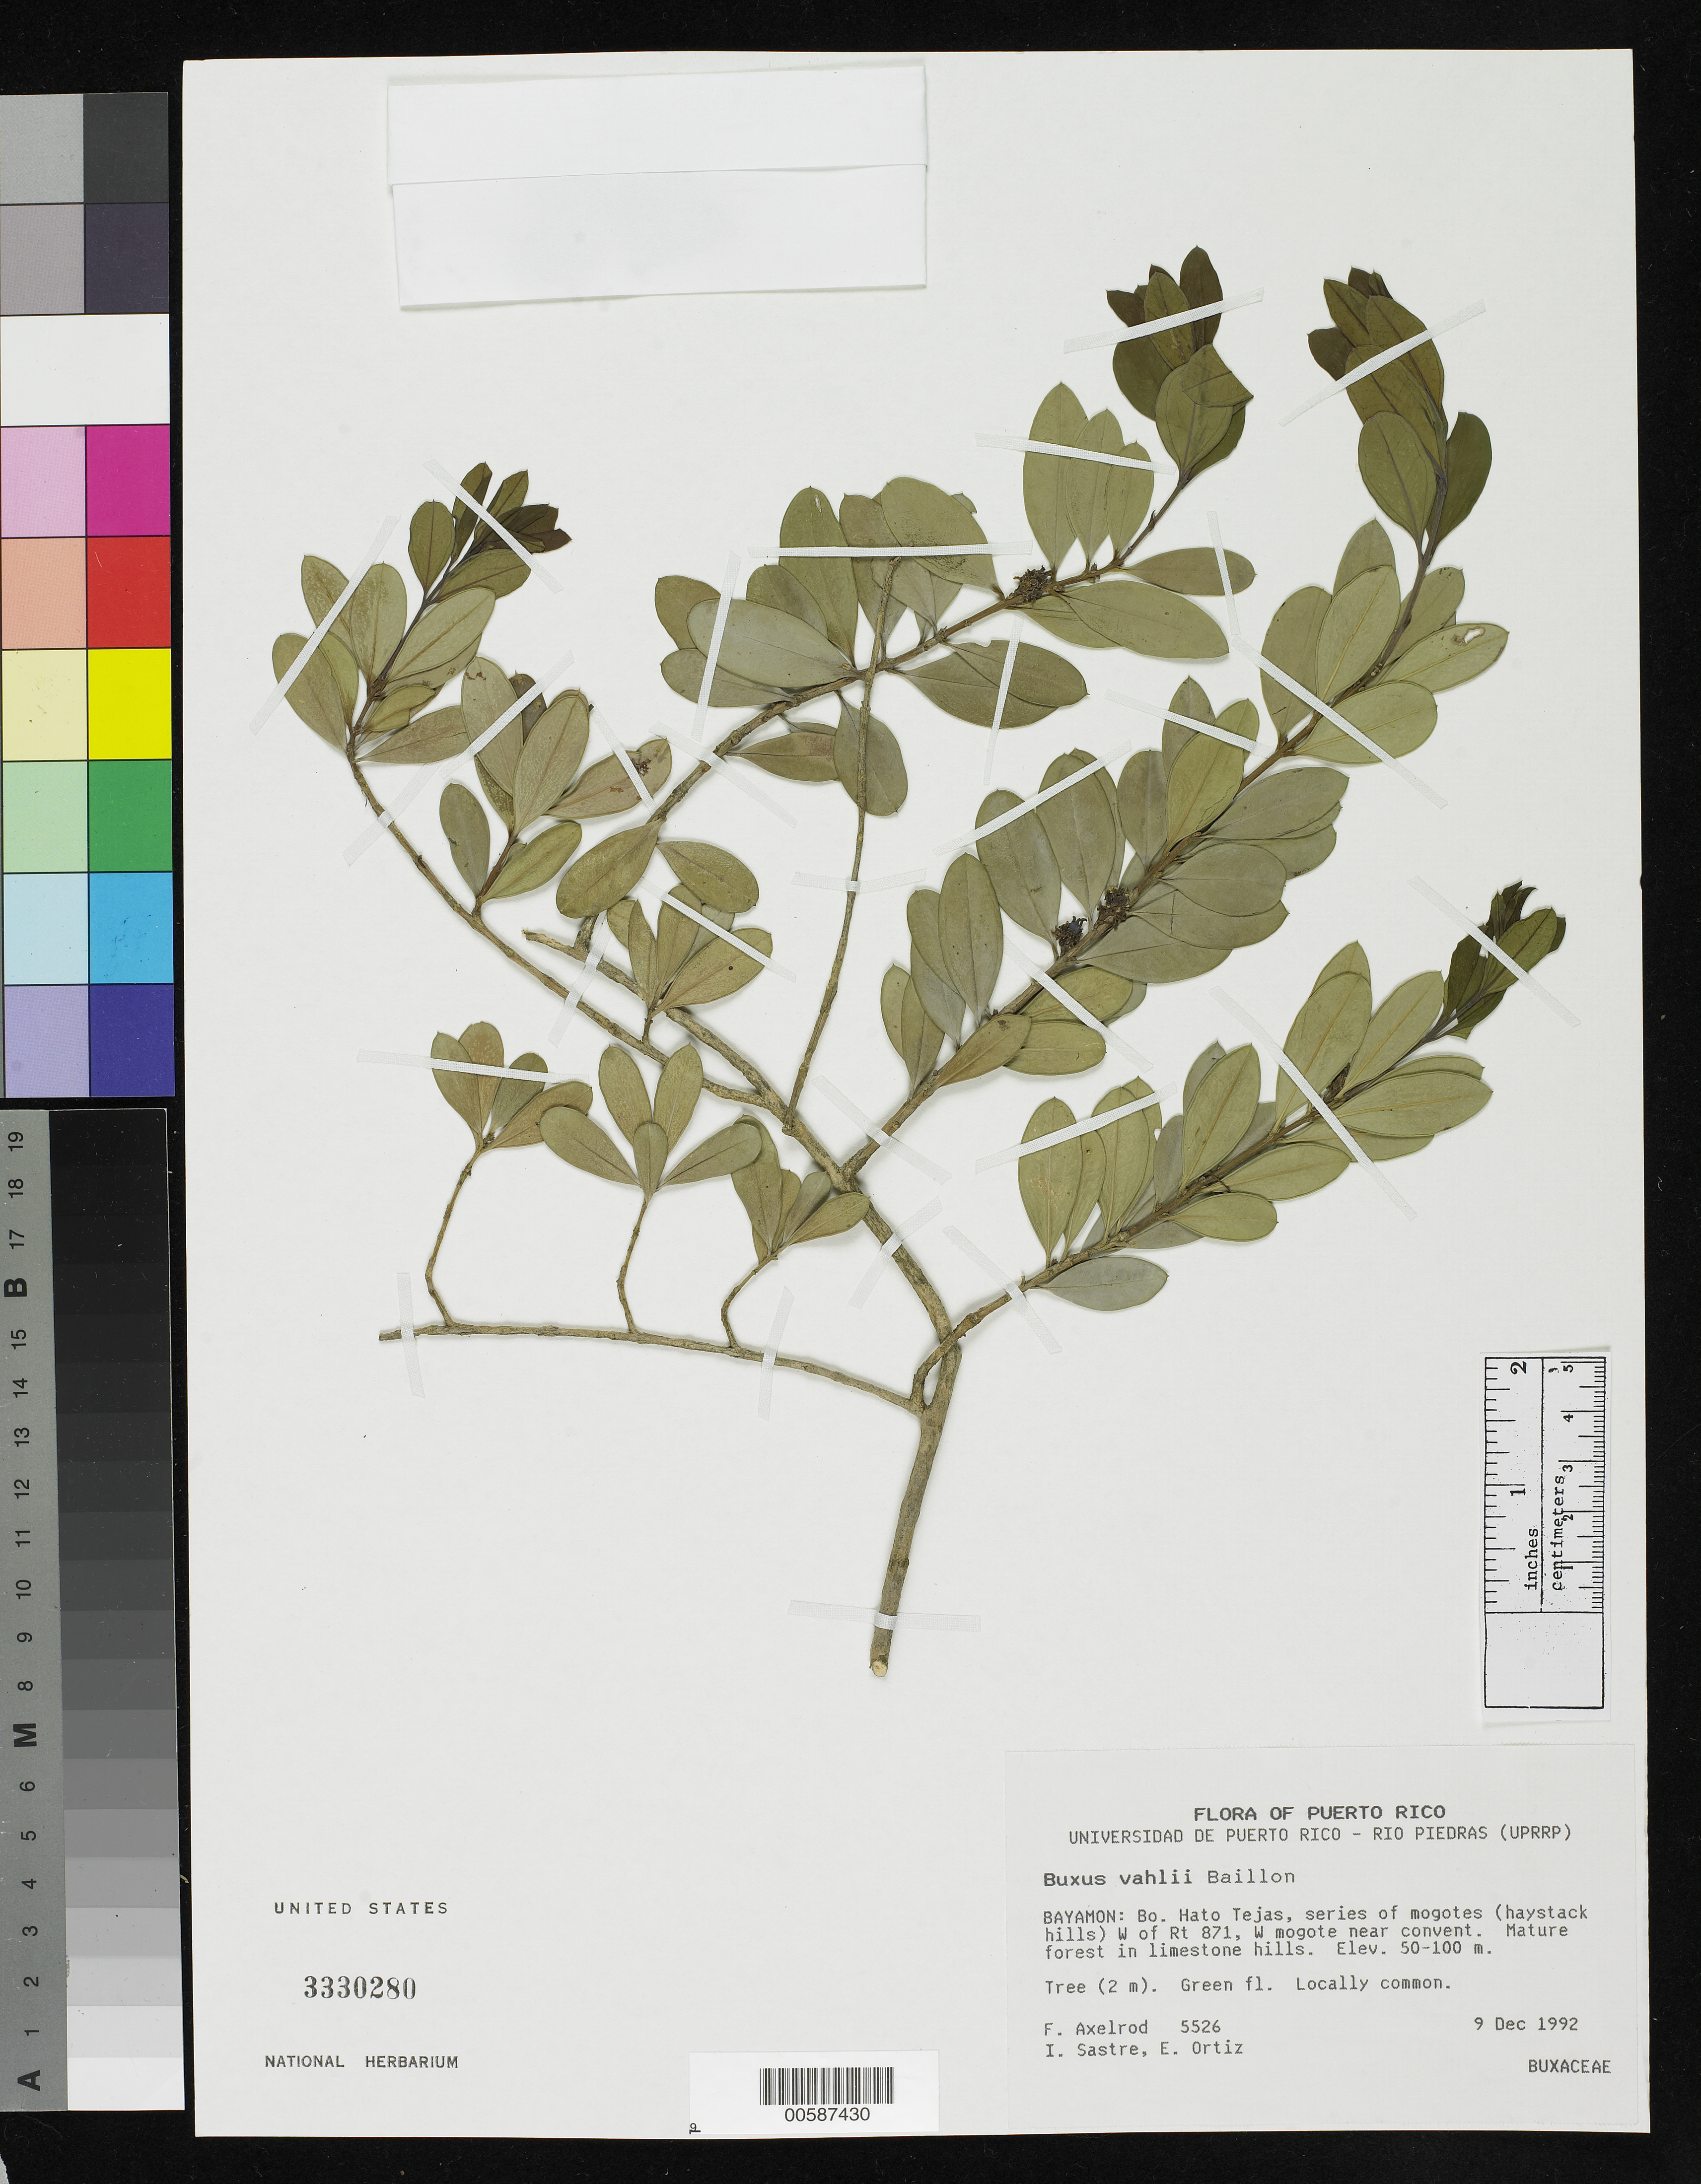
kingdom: Plantae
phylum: Tracheophyta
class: Magnoliopsida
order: Buxales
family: Buxaceae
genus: Buxus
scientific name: Buxus vahlii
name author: Baill.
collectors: F. S. Axelrod, I. Sastre-de Jesús & E. Ortiz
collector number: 5526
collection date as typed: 09 Dec 1992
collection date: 1992-12-09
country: Puerto Rico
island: Greater Antilles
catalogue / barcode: US 3330280